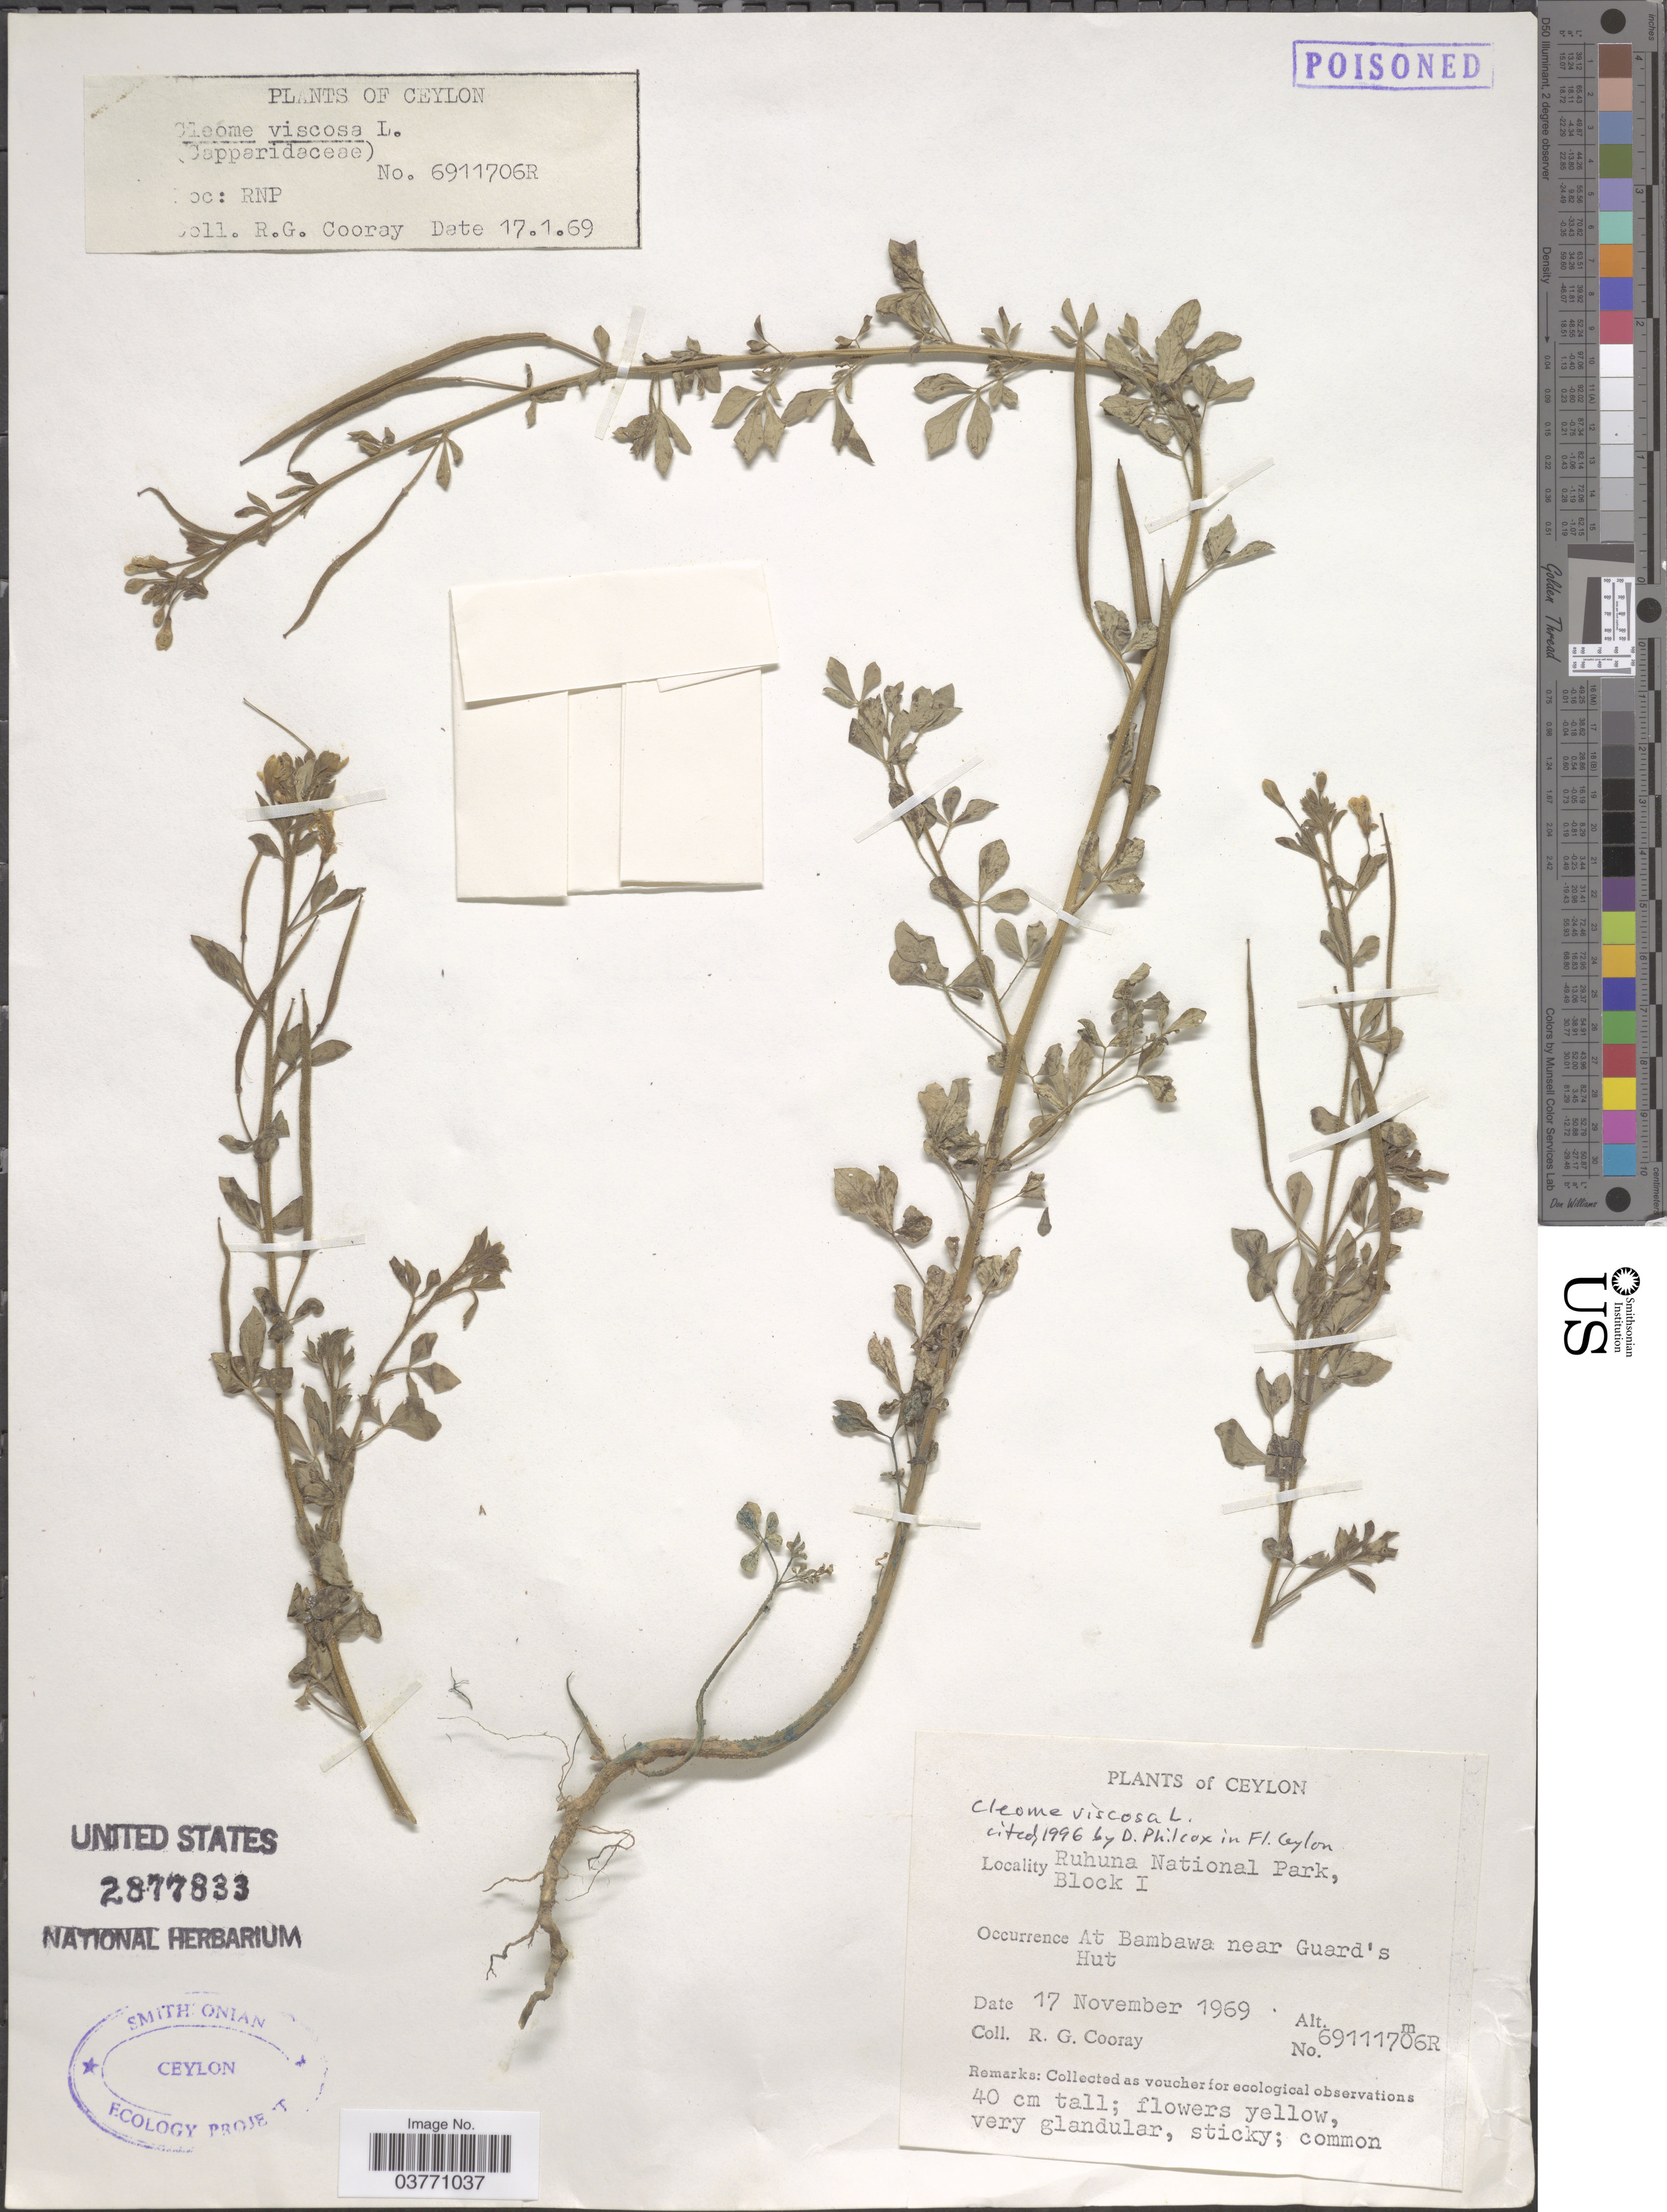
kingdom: Plantae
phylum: Tracheophyta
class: Magnoliopsida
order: Brassicales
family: Cleomaceae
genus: Arivela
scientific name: Arivela viscosa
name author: (L.) Raf.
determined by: Strong, M. T., (US), Smithsonian Institution - National Museum of Natural History (UNITED STATES)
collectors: R. Cooray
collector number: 69111706R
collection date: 1969-11-17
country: Sri Lanka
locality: Ceylon. RNP. Ruhuna National Park, Block I. At Bambawa near Guard's Hut.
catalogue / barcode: US 2877833